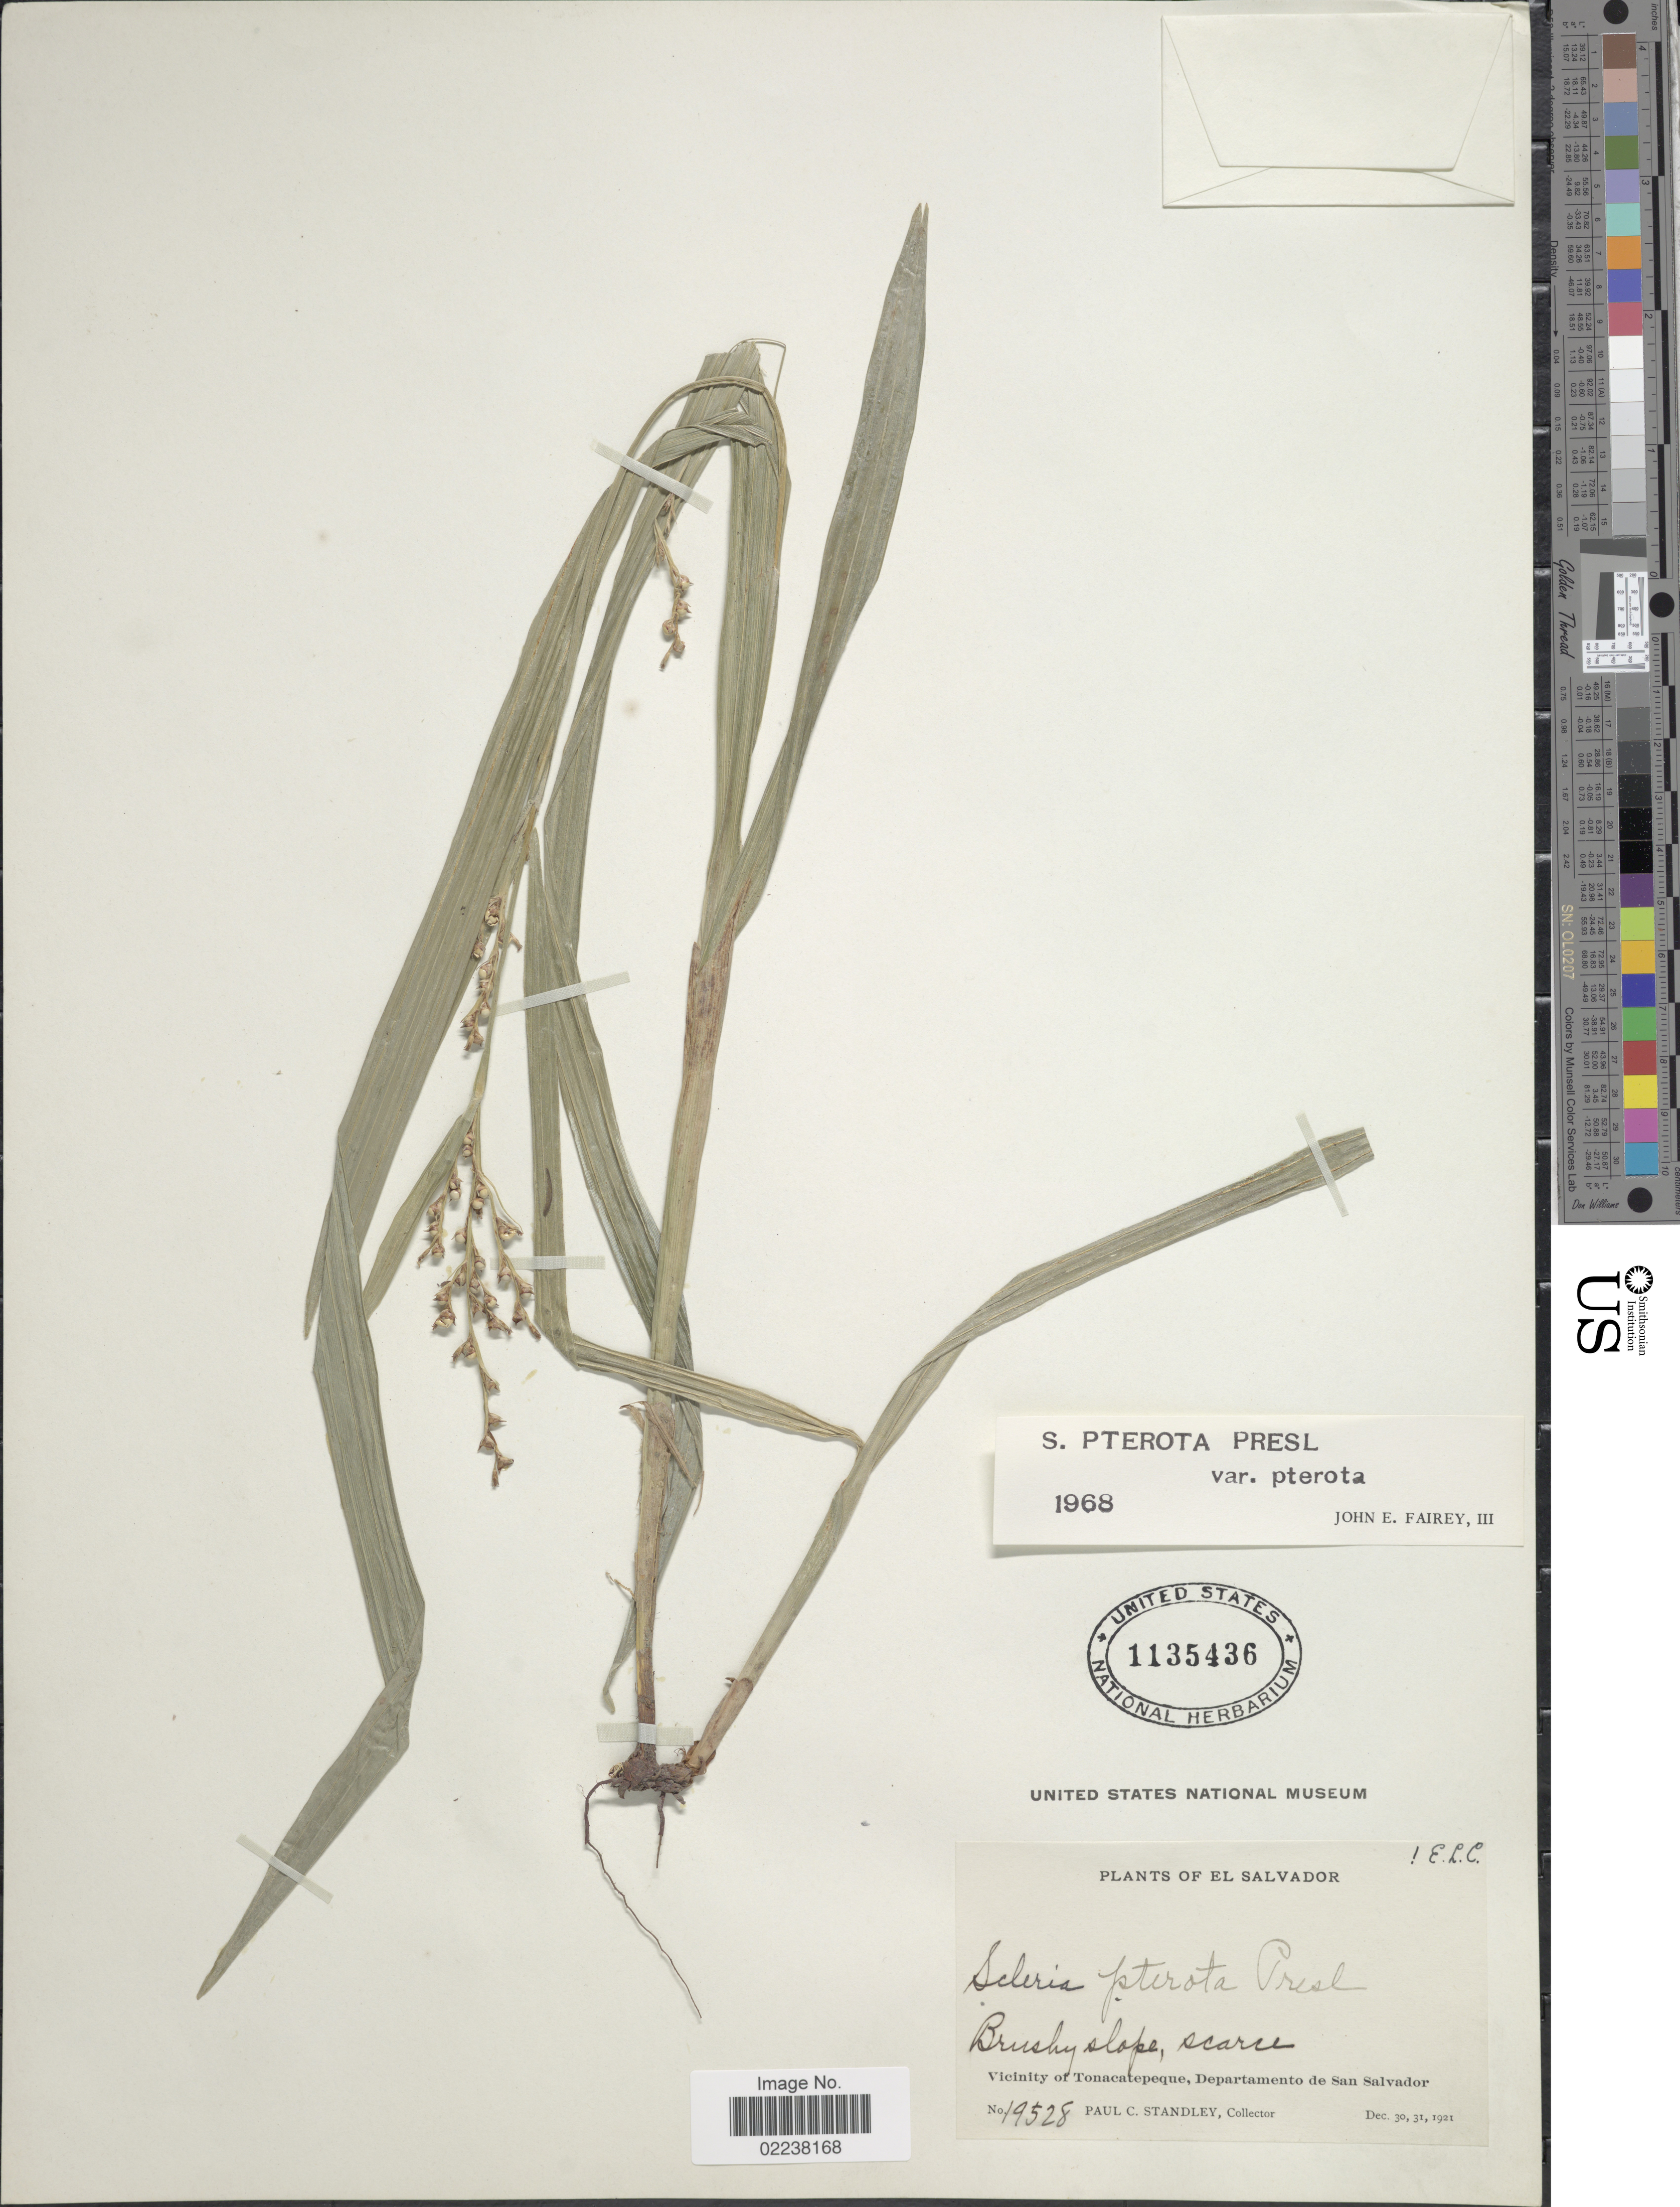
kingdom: Plantae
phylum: Tracheophyta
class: Liliopsida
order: Poales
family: Cyperaceae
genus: Scleria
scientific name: Scleria gaertneri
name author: Raddi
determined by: Strong, Mark T., (BOT), Smithsonian Institution - National Museum of Natural History (UNITED STATES)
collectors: P. C. Standley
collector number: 19528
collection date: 1921-12-30/1921-12-31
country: El Salvador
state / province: San Salvador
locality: Vicinity of Tonacatepeque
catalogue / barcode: US 1135436